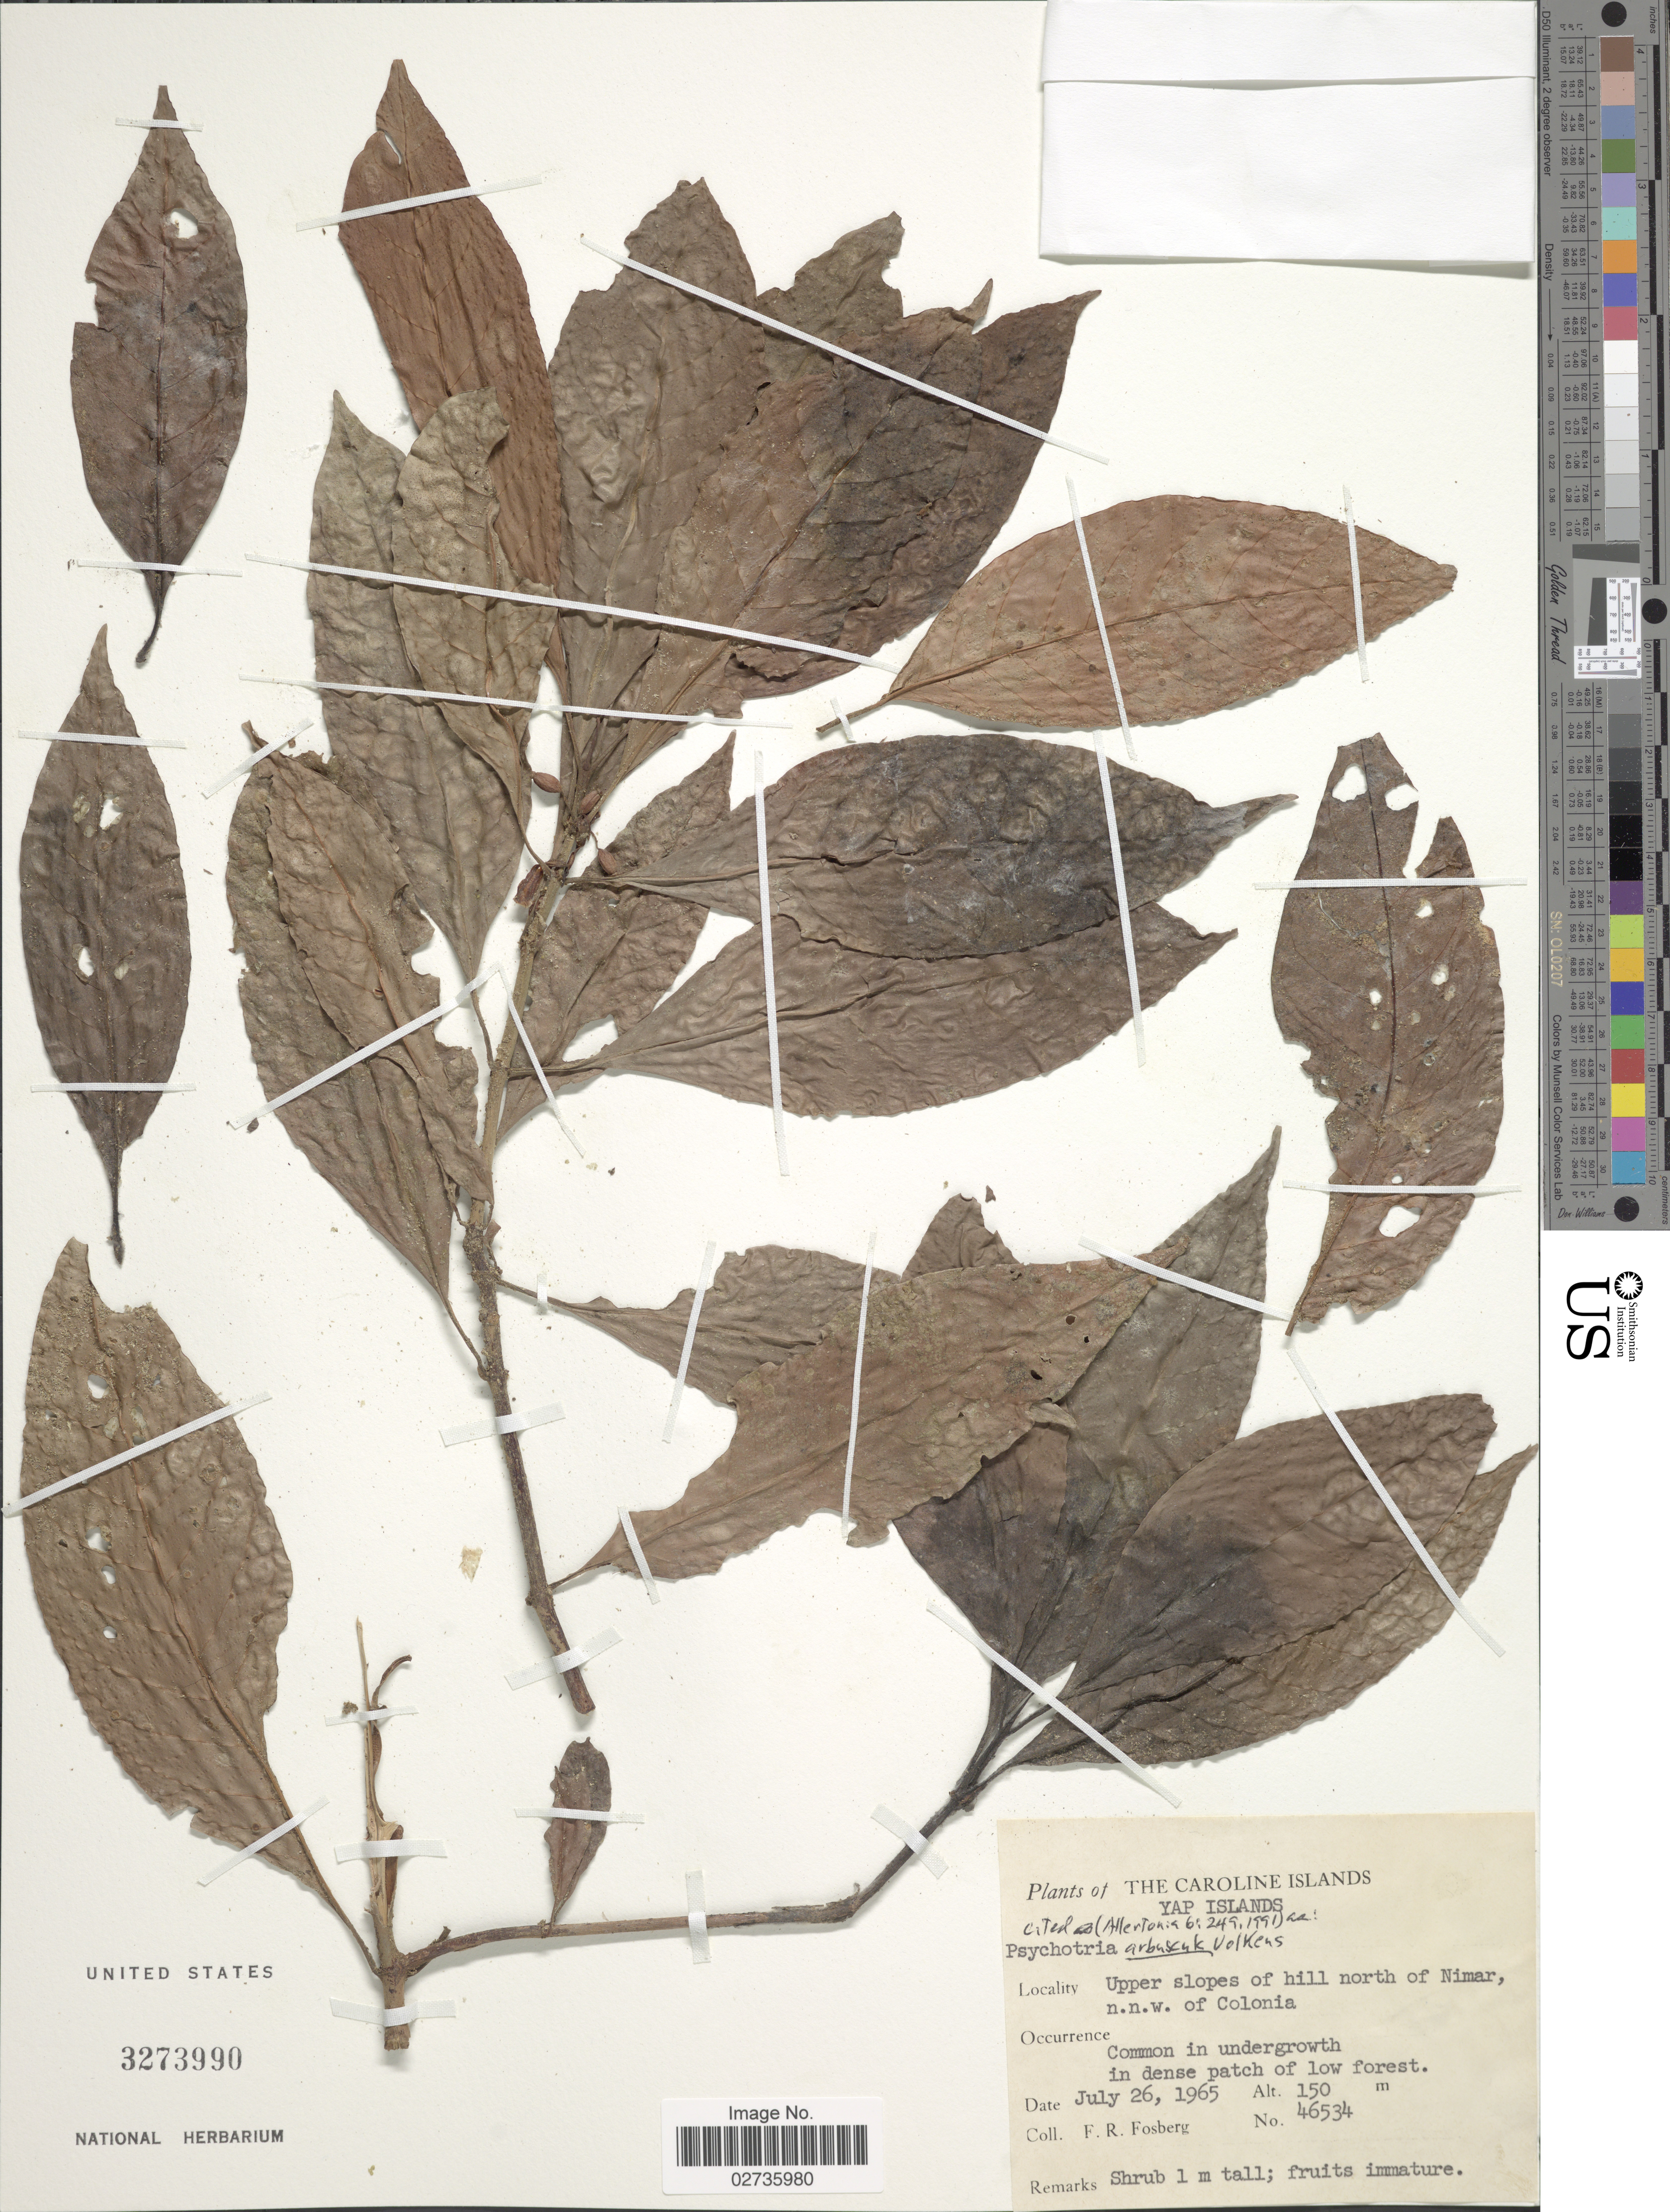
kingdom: Plantae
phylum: Tracheophyta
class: Magnoliopsida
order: Gentianales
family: Rubiaceae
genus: Psychotria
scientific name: Psychotria arbuscula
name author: Volkens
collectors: F. R. Fosberg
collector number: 46534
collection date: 1965-07-26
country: Micronesia, Federated States of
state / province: Yap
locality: The Caroline Islands. Yap Islands. Upper slopes of hill north of Nimar, n.n.w. of Colonia.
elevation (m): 150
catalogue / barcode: US 3273990